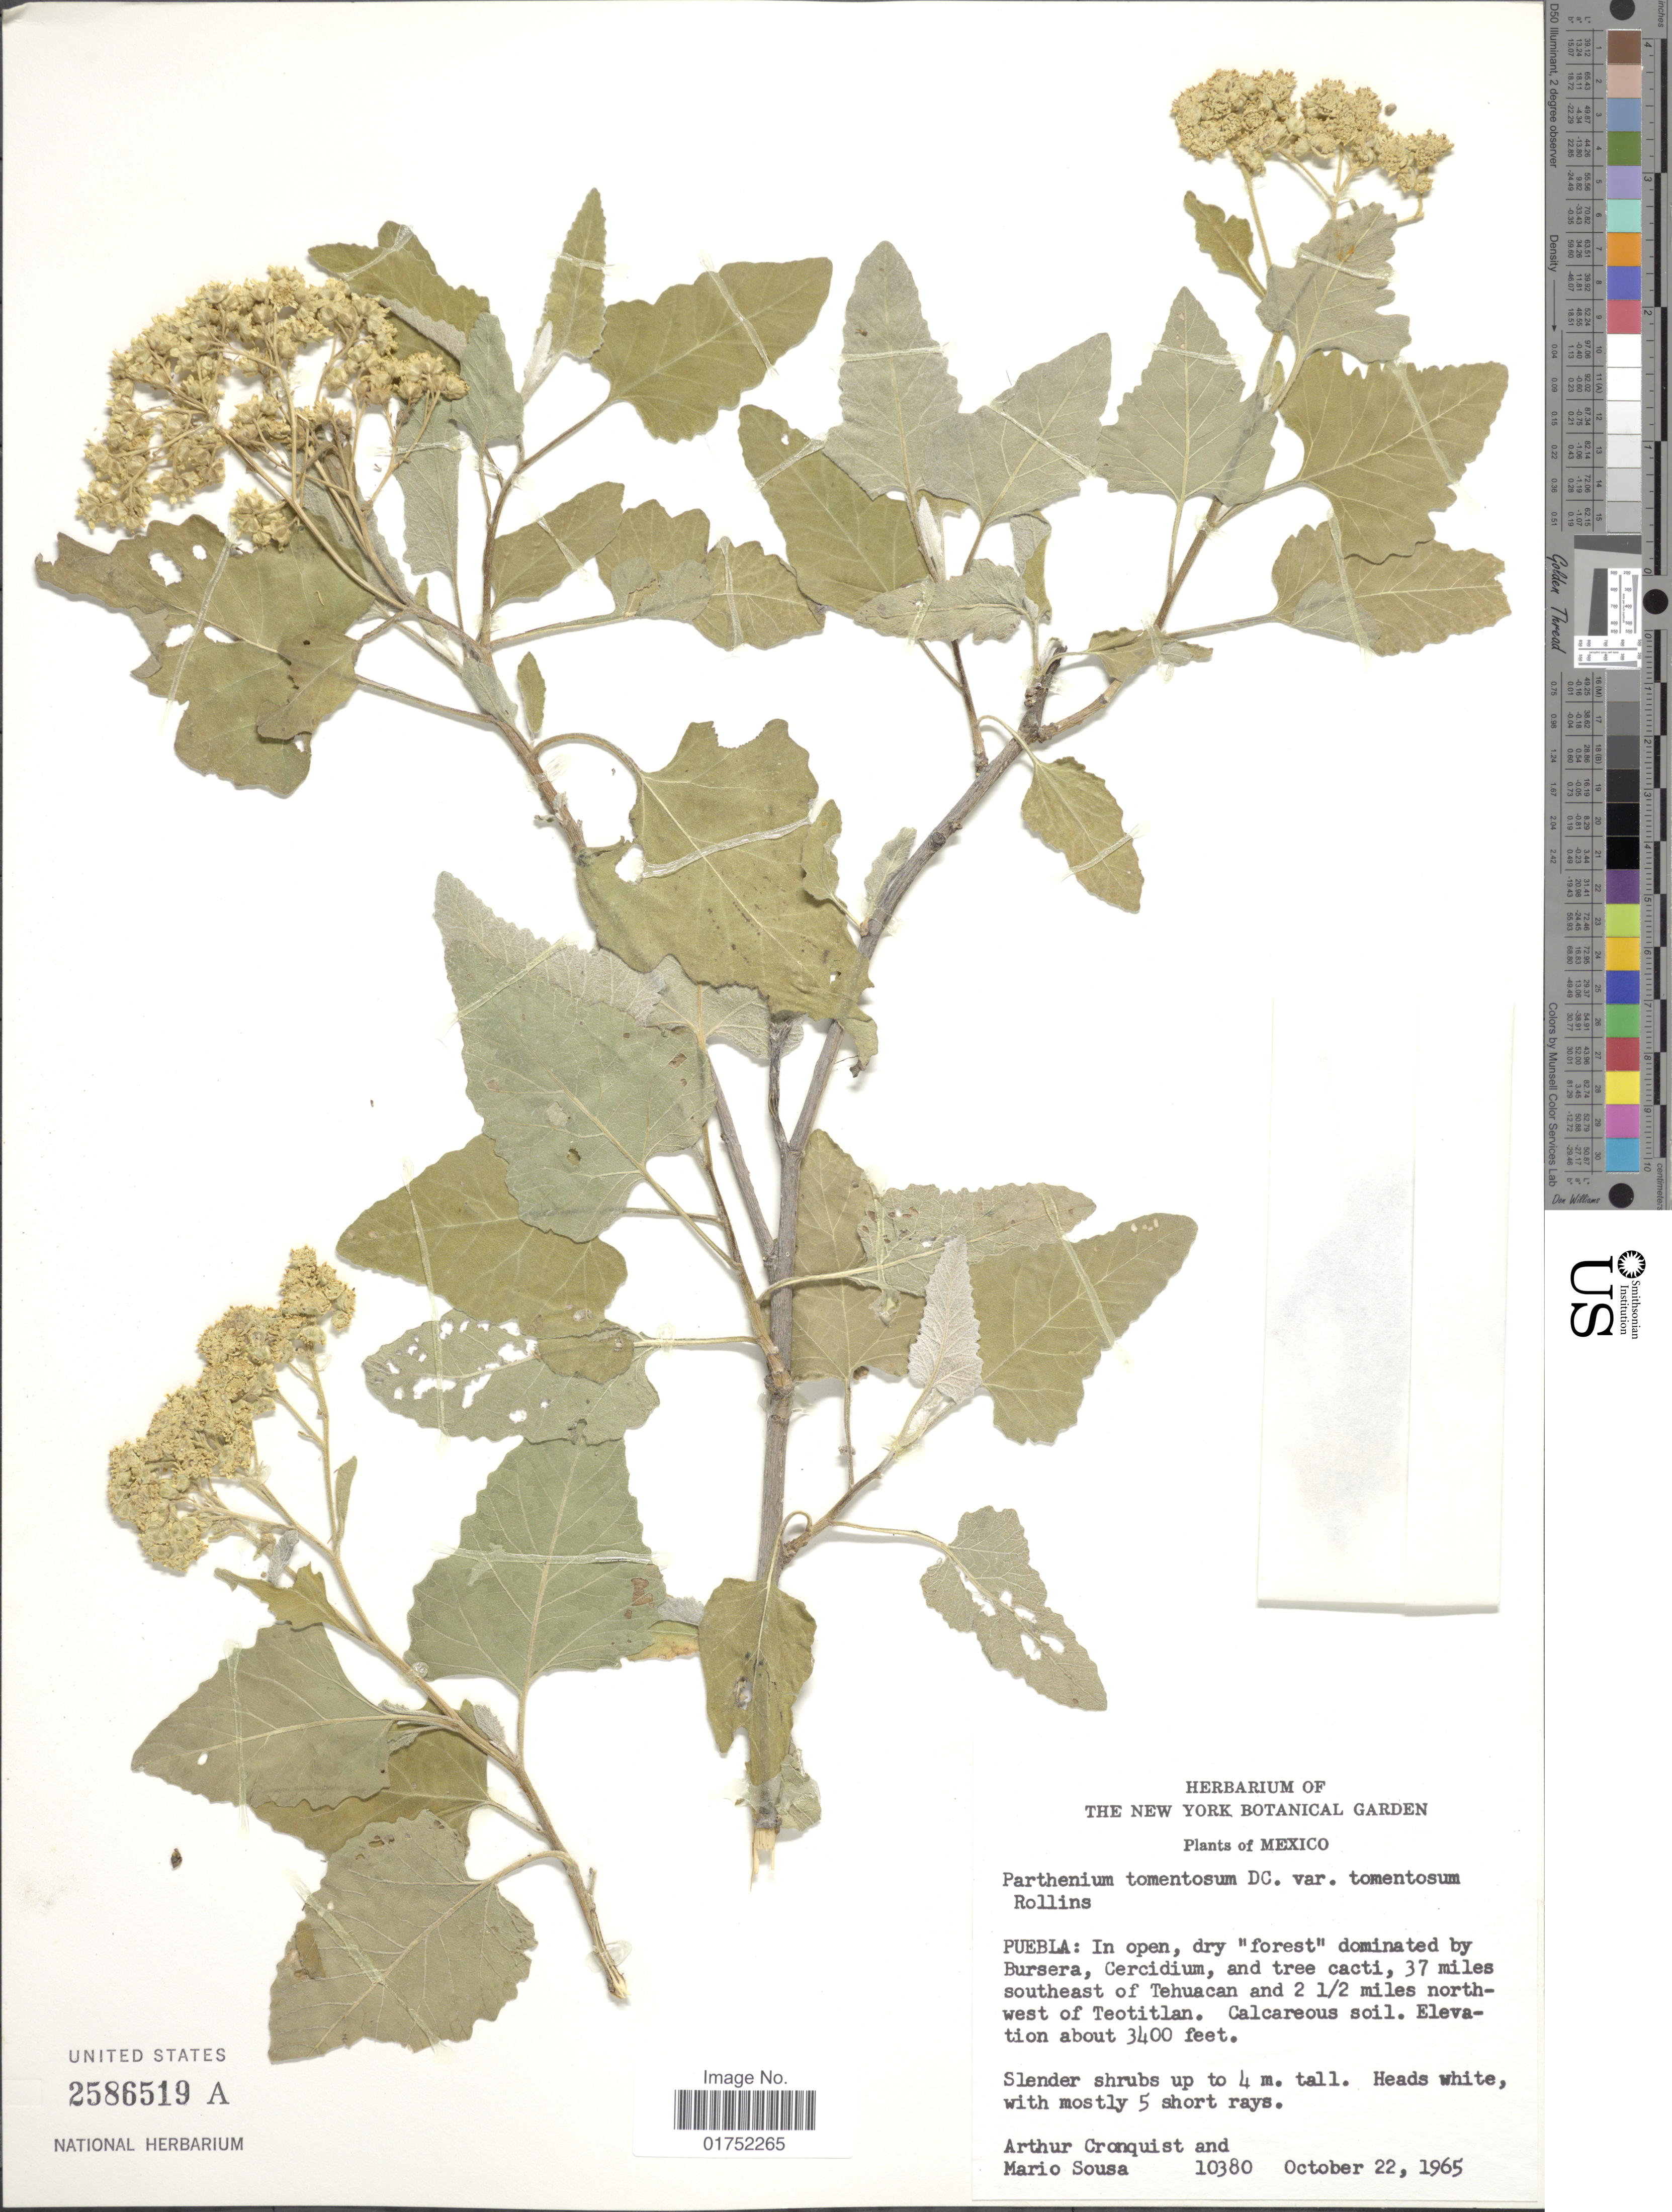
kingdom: Plantae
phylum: Tracheophyta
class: Magnoliopsida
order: Asterales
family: Asteraceae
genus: Parthenium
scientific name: Parthenium tomentosum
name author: DC.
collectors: A. J. Cronquist & M. Sousa S.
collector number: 10380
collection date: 1965-10-22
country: Mexico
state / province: Puebla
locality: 37 miles southeast of Tehuacan and 2½ miles northwest of Teotitlan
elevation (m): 1036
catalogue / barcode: US 2586519A